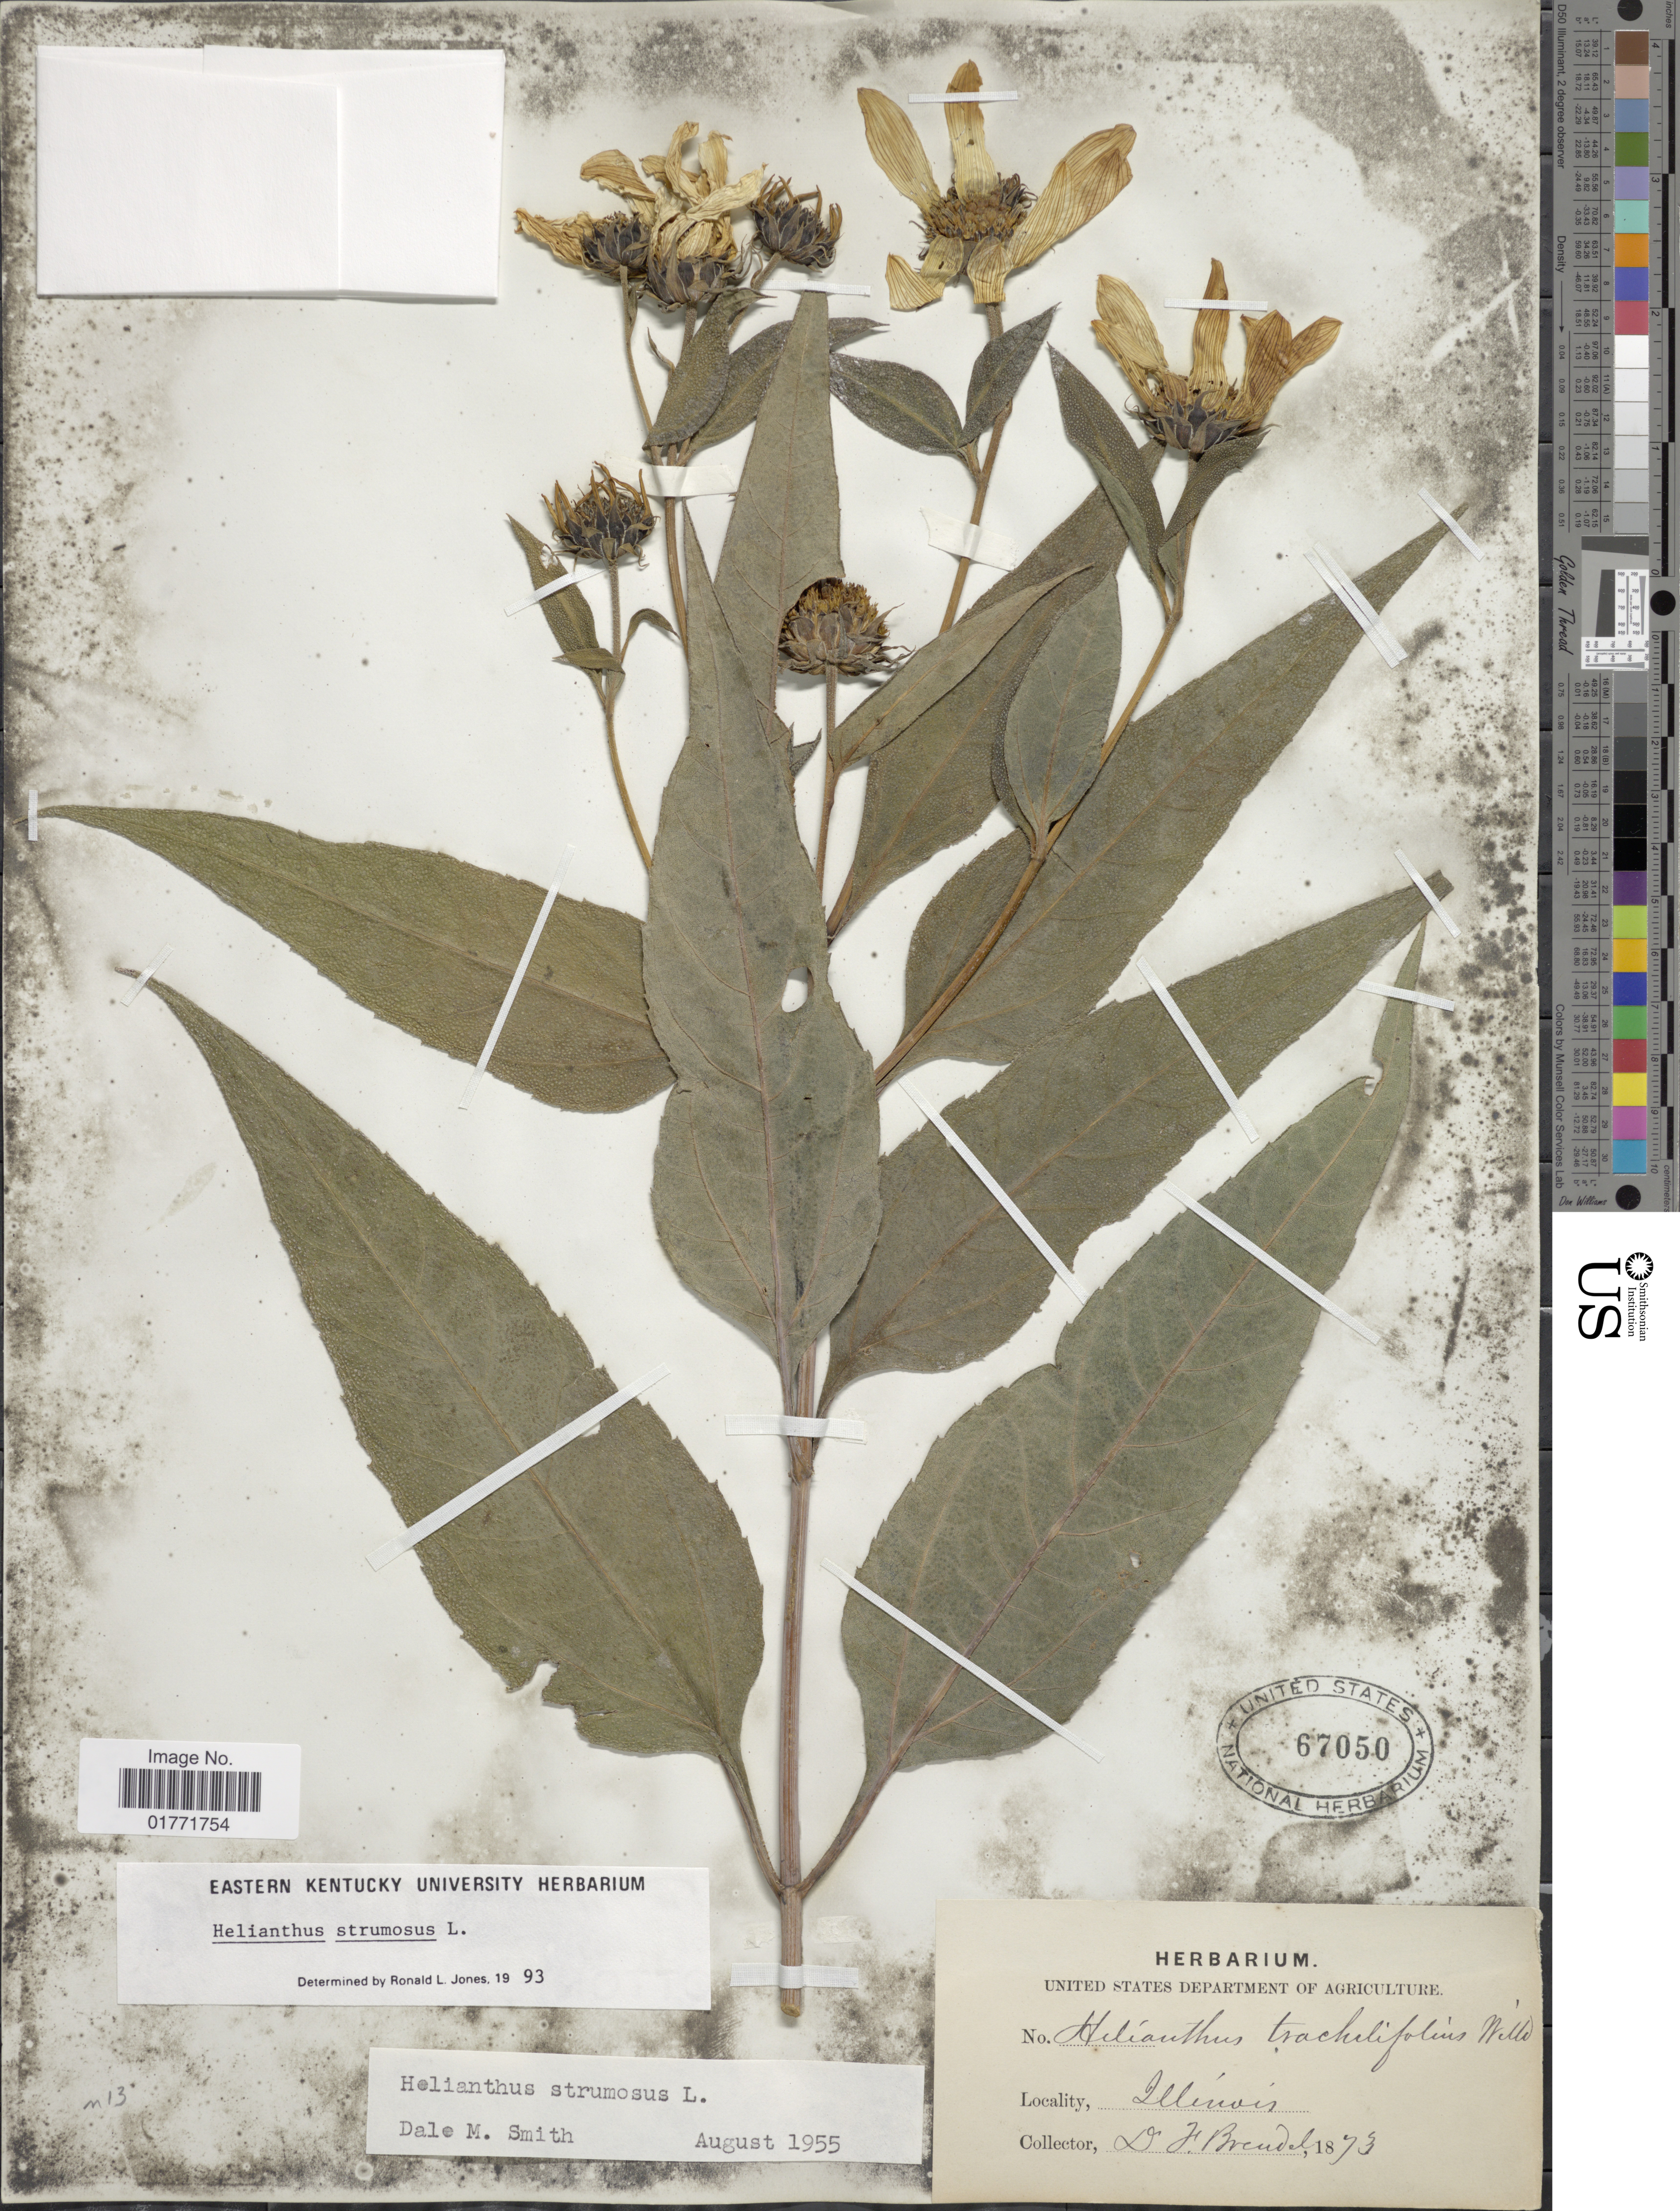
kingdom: Plantae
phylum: Tracheophyta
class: Magnoliopsida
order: Asterales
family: Asteraceae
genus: Helianthus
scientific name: Helianthus strumosus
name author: L.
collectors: F. Brendel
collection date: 1873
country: United States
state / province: Illinois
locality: Illinois.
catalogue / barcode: US 67050